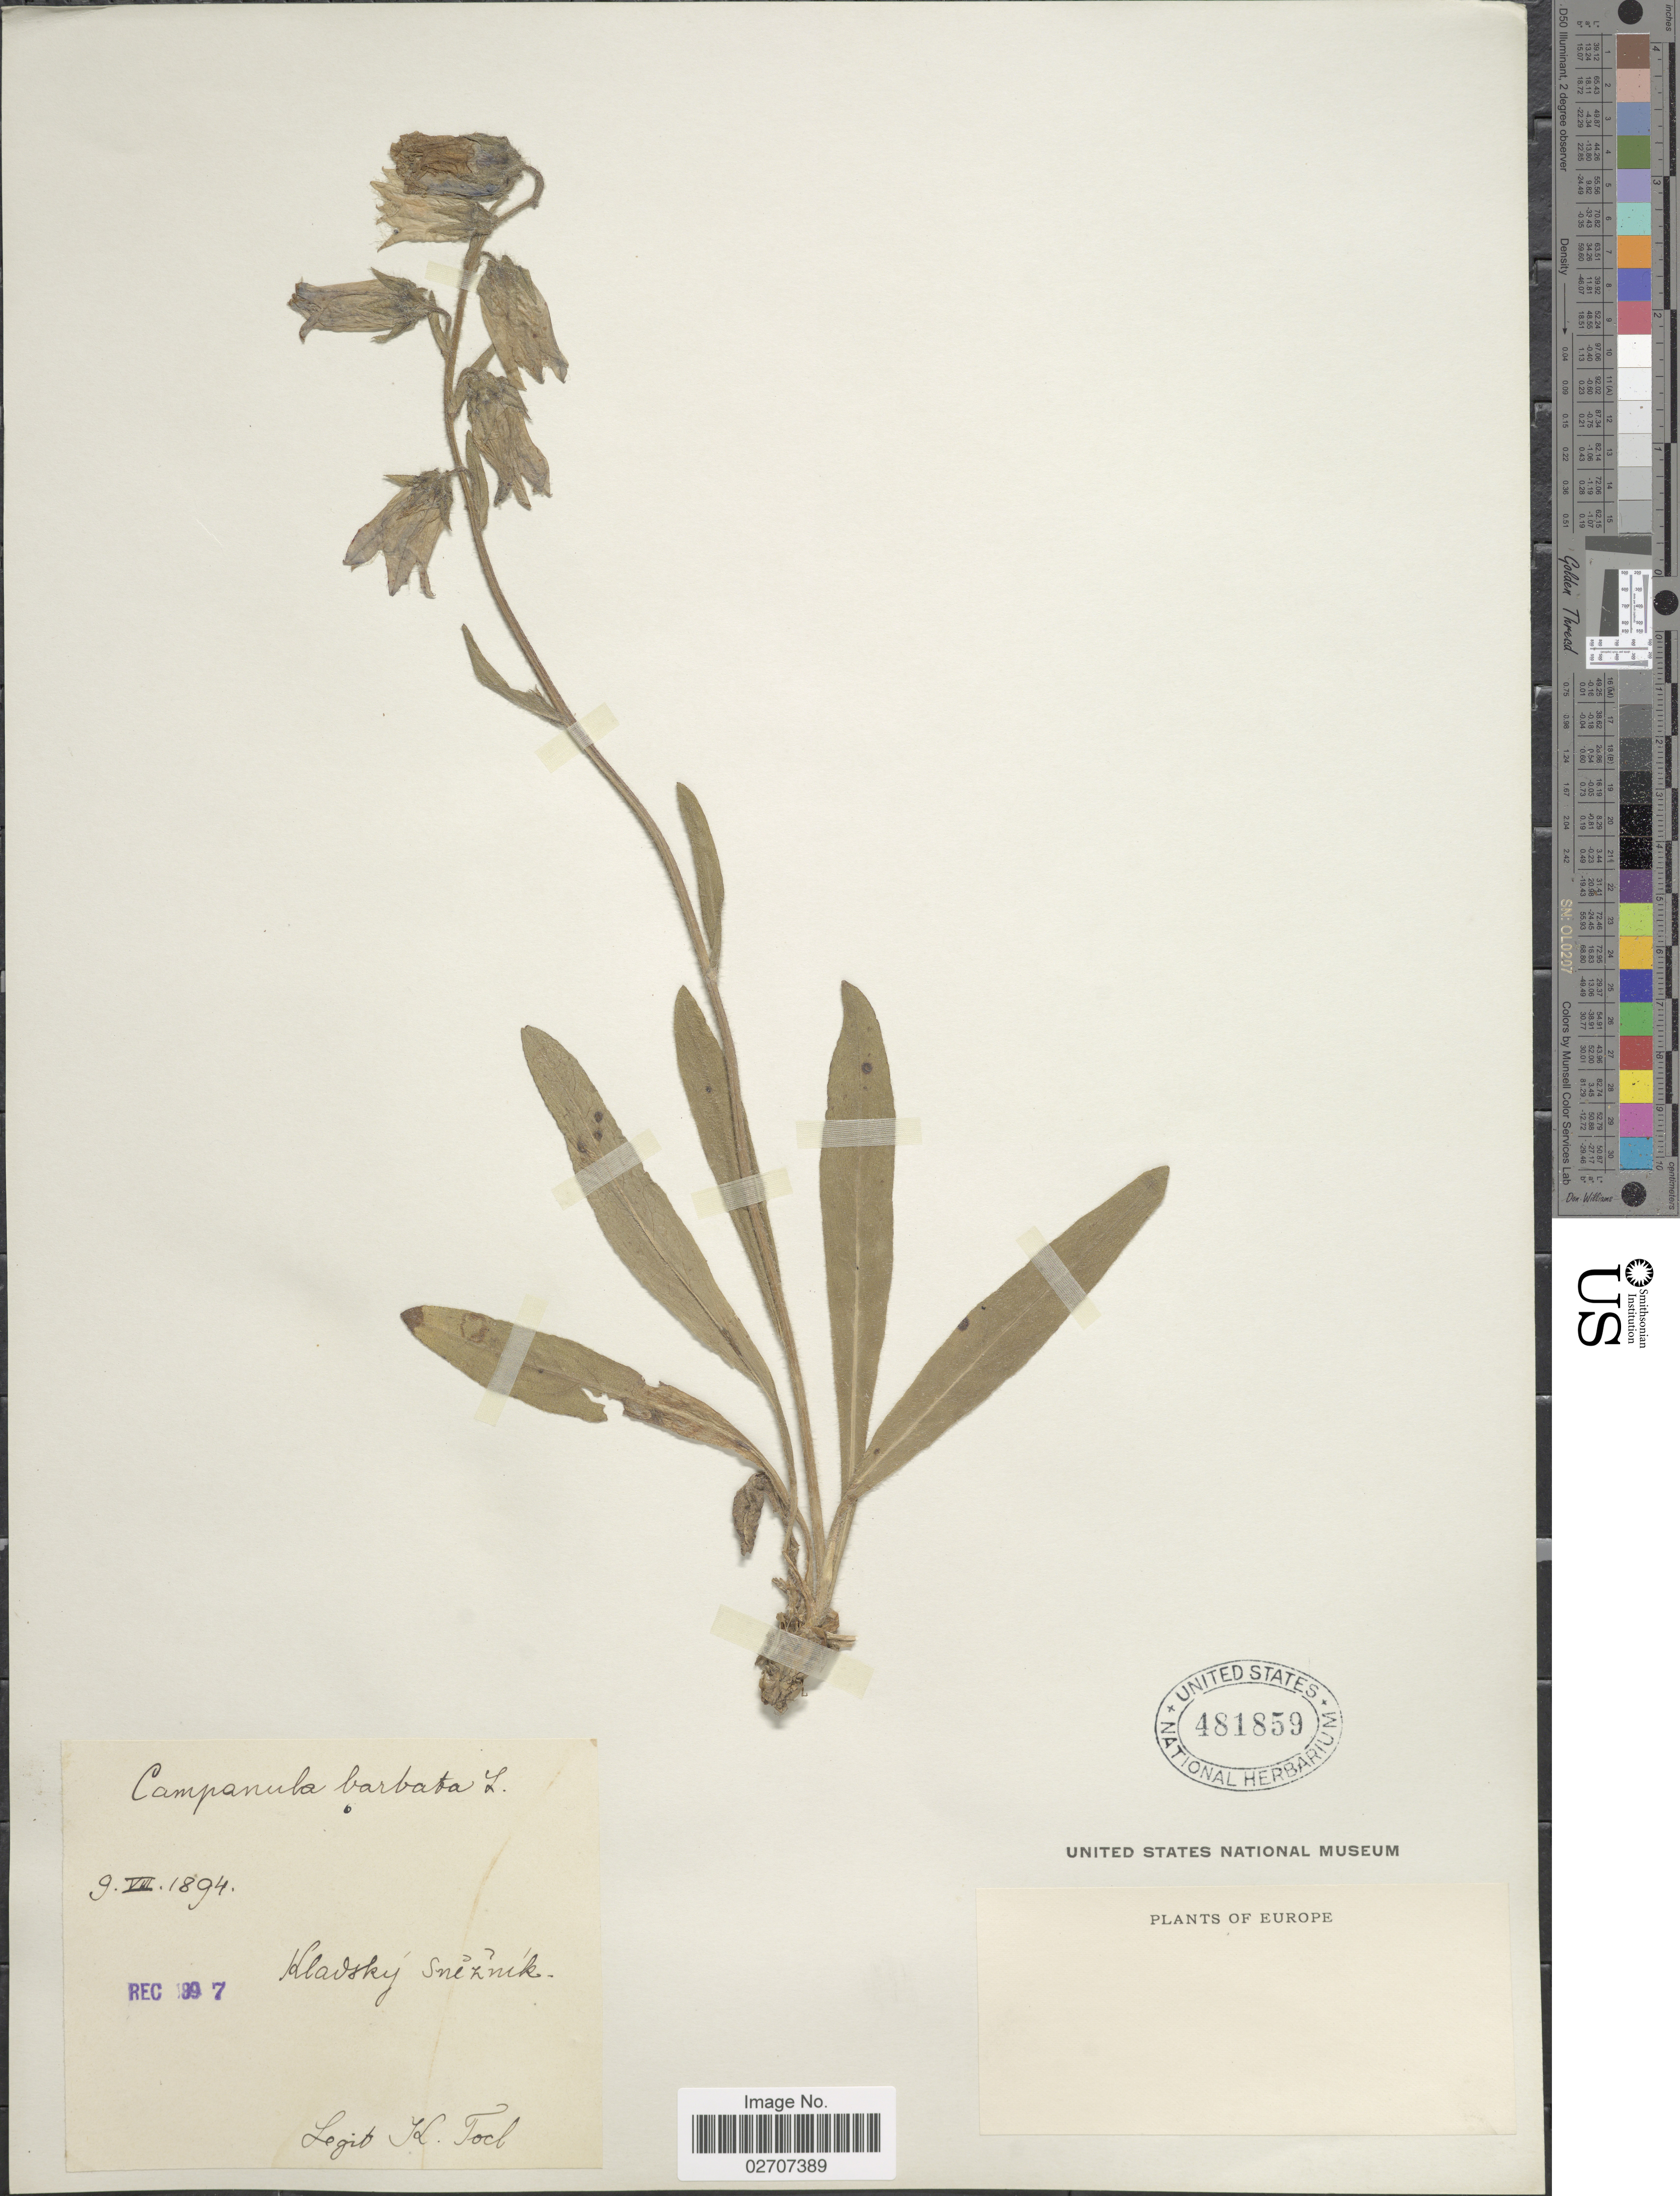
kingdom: Plantae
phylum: Tracheophyta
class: Magnoliopsida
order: Asterales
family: Campanulaceae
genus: Campanula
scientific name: Campanula barbata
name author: L.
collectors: K. Tocl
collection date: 1894-08-09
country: Czechia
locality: Klavský Snežnik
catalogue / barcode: US 481859